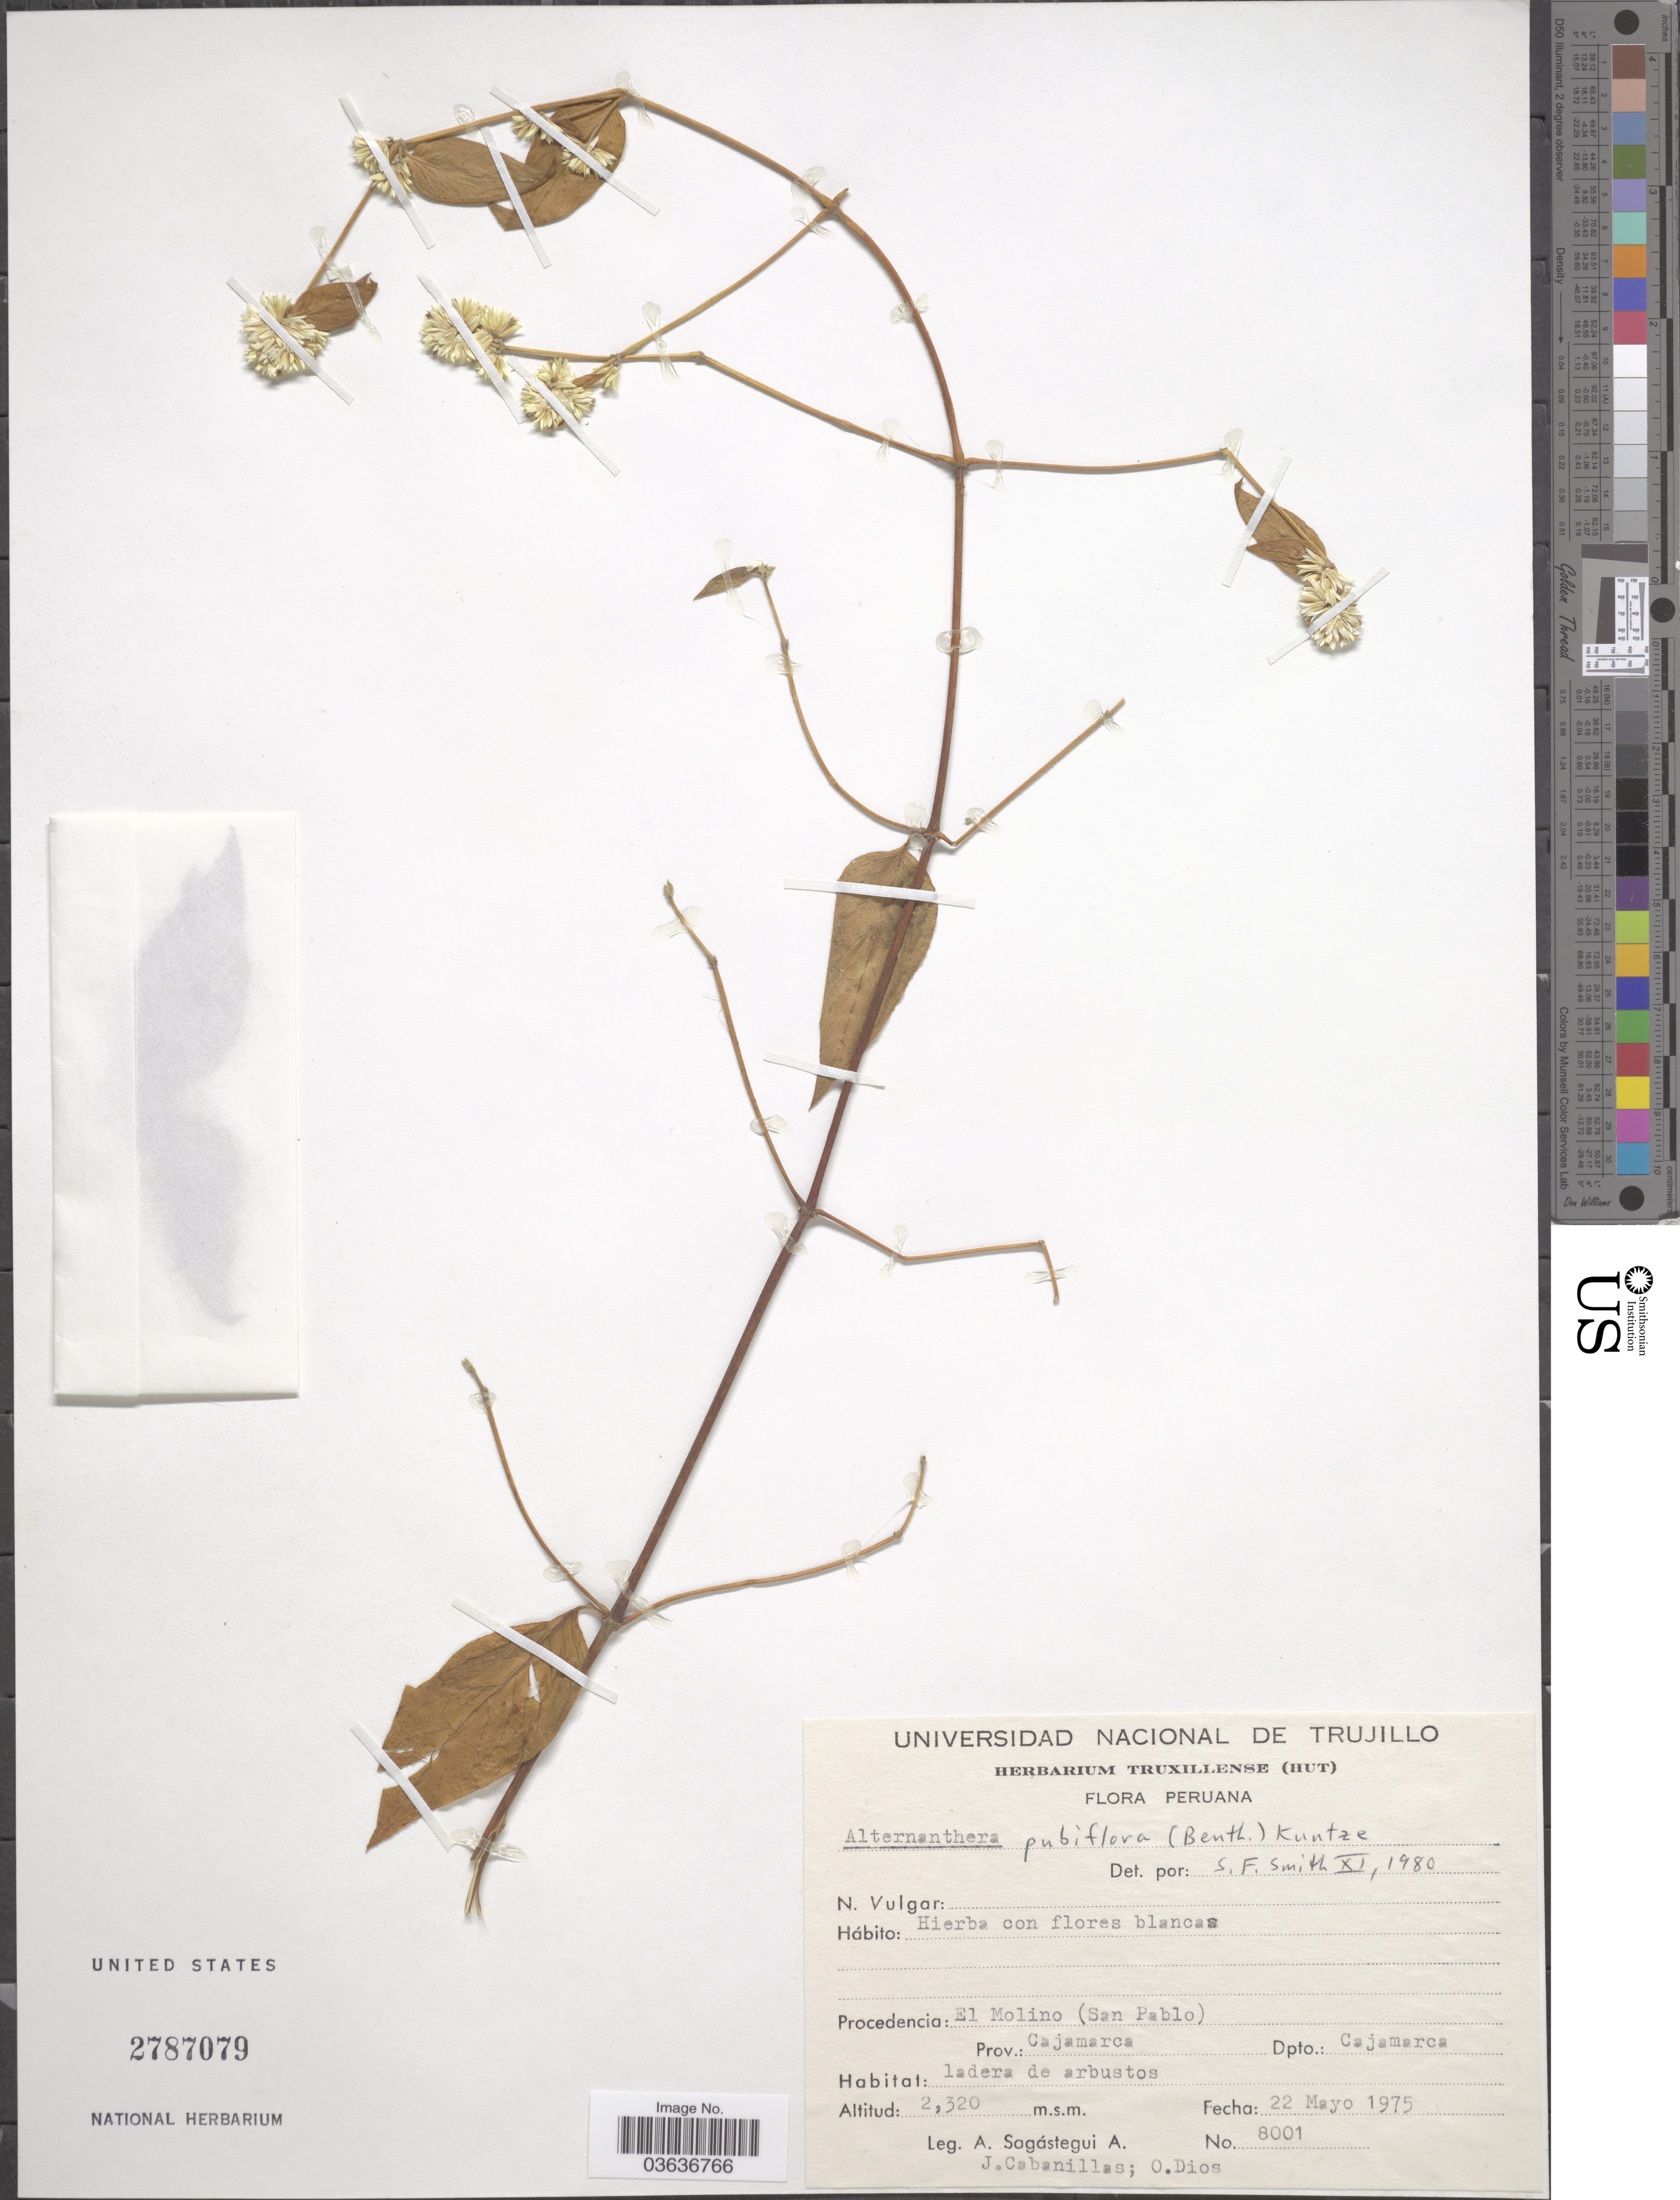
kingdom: Plantae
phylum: Tracheophyta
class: Magnoliopsida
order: Caryophyllales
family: Amaranthaceae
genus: Alternanthera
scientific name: Alternanthera pubiflora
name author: (Benth.) Kuntze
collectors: A. Sagástegui A., J. Cabanillas & O. Dios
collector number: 8001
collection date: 1975-05-22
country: Peru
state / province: Cajamarca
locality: El Molino (San Pablo). Prov.: Cajamarca. Dpto.: Cajamarca.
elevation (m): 2320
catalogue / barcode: US 2787079